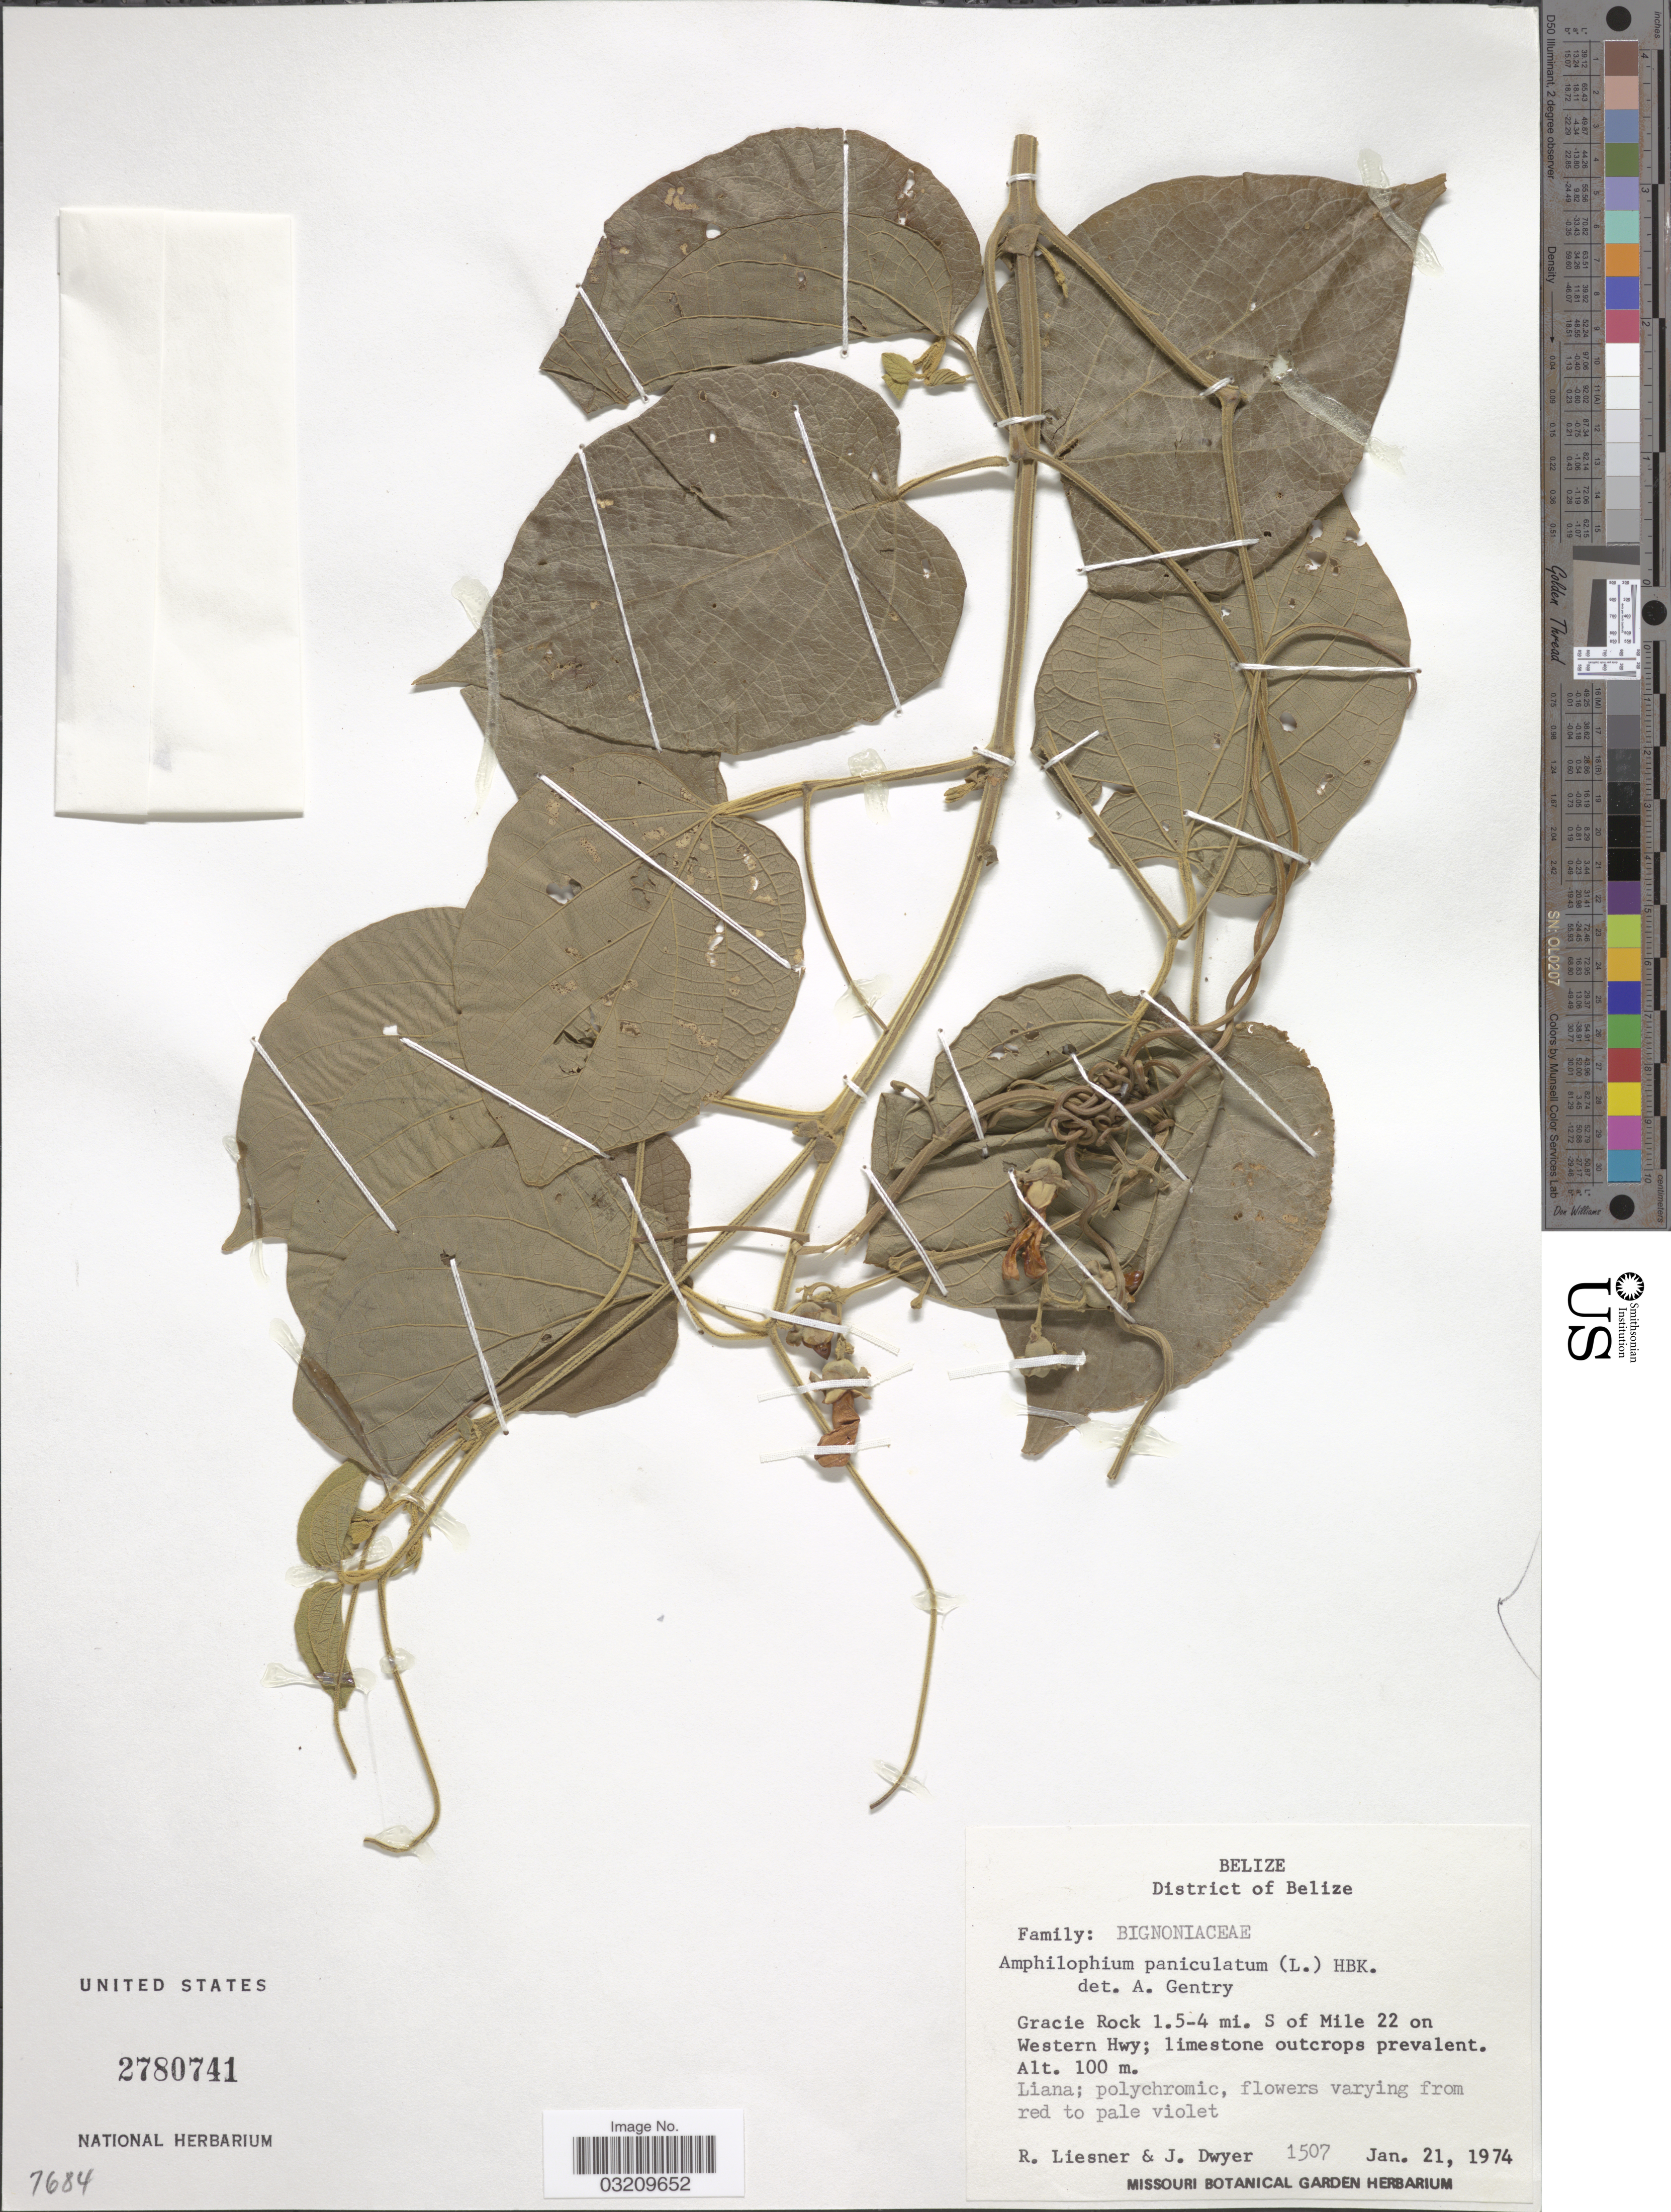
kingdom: Plantae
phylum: Tracheophyta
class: Magnoliopsida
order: Lamiales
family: Bignoniaceae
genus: Amphilophium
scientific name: Amphilophium paniculatum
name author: (L.) Kunth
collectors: R. L. Liesner & J. Dwyer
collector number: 1507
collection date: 1974-01-21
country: Belize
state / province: Belize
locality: District of Belize. Gracie Rock 1.5-4 mi. S of Mile 22 on Western Hwy.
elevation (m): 100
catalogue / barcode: US 2780741